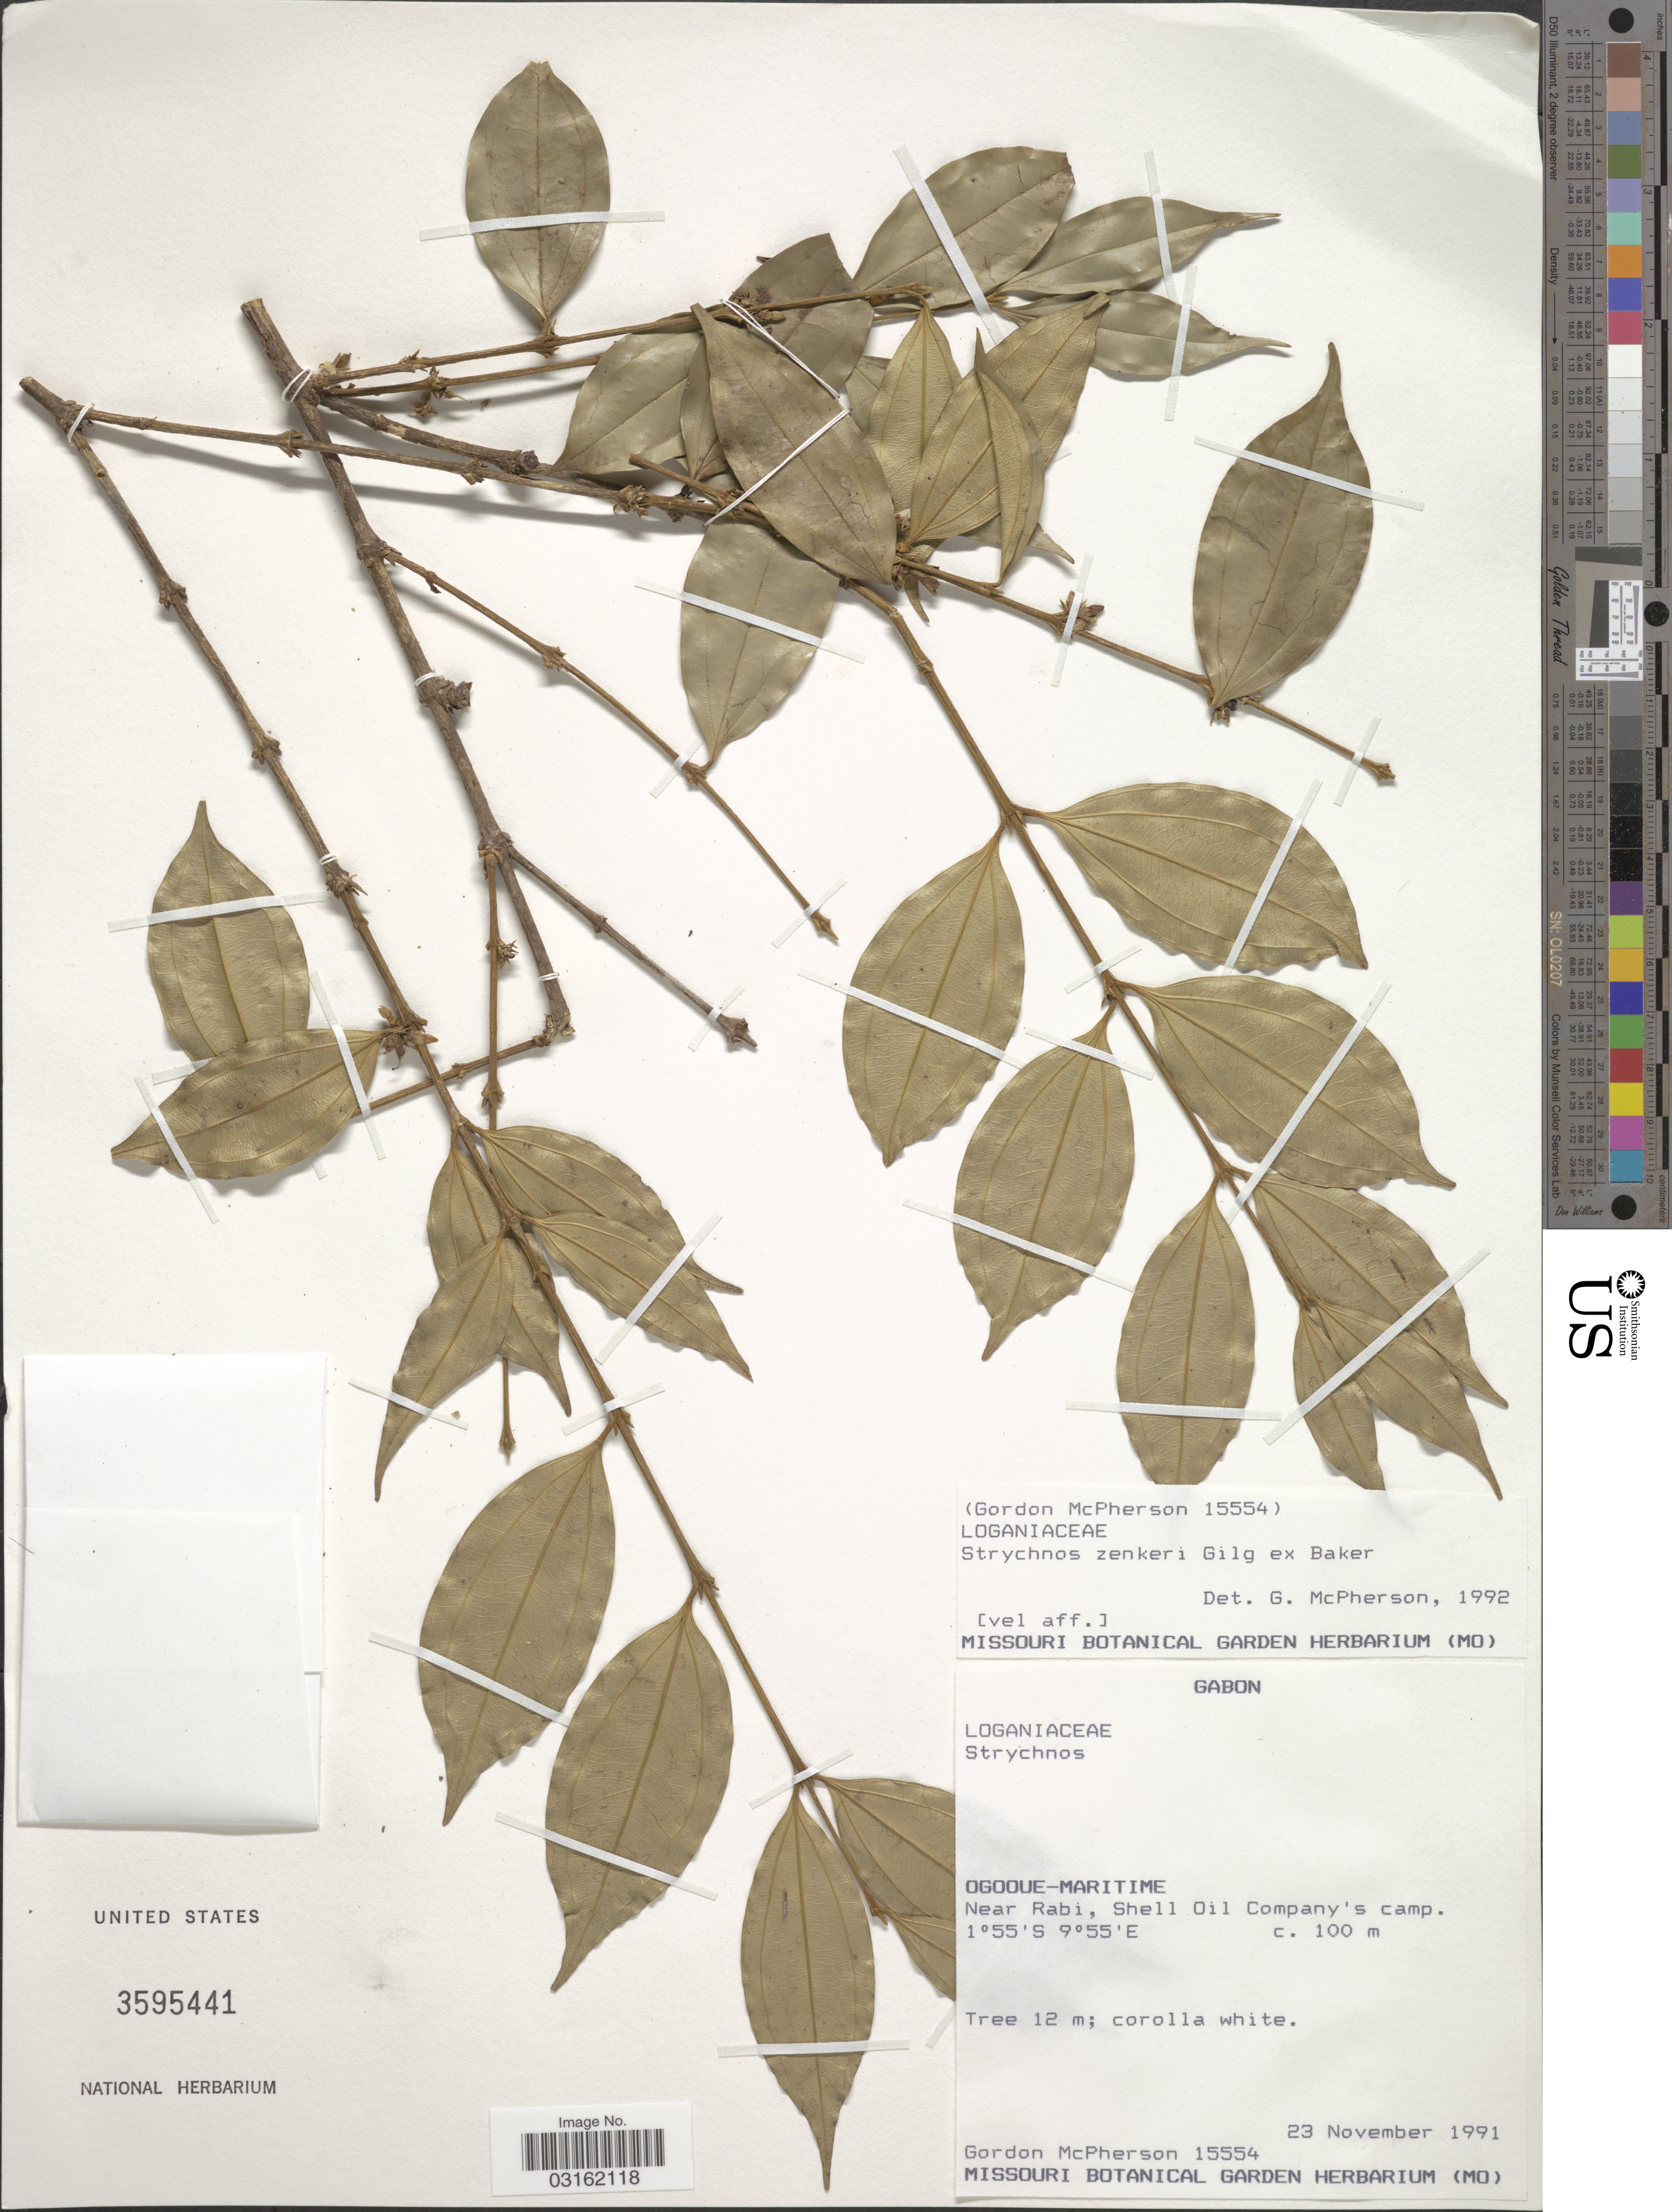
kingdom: Plantae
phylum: Tracheophyta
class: Magnoliopsida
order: Gentianales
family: Loganiaceae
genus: Strychnos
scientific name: Strychnos zenkeri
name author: Gilg ex Baker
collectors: G. D. McPherson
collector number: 15554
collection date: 1991-11-23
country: Gabon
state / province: Ogooue-Maritime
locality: Near Rabi, Shell Oil Company's camp.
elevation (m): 100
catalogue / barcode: US 3595441